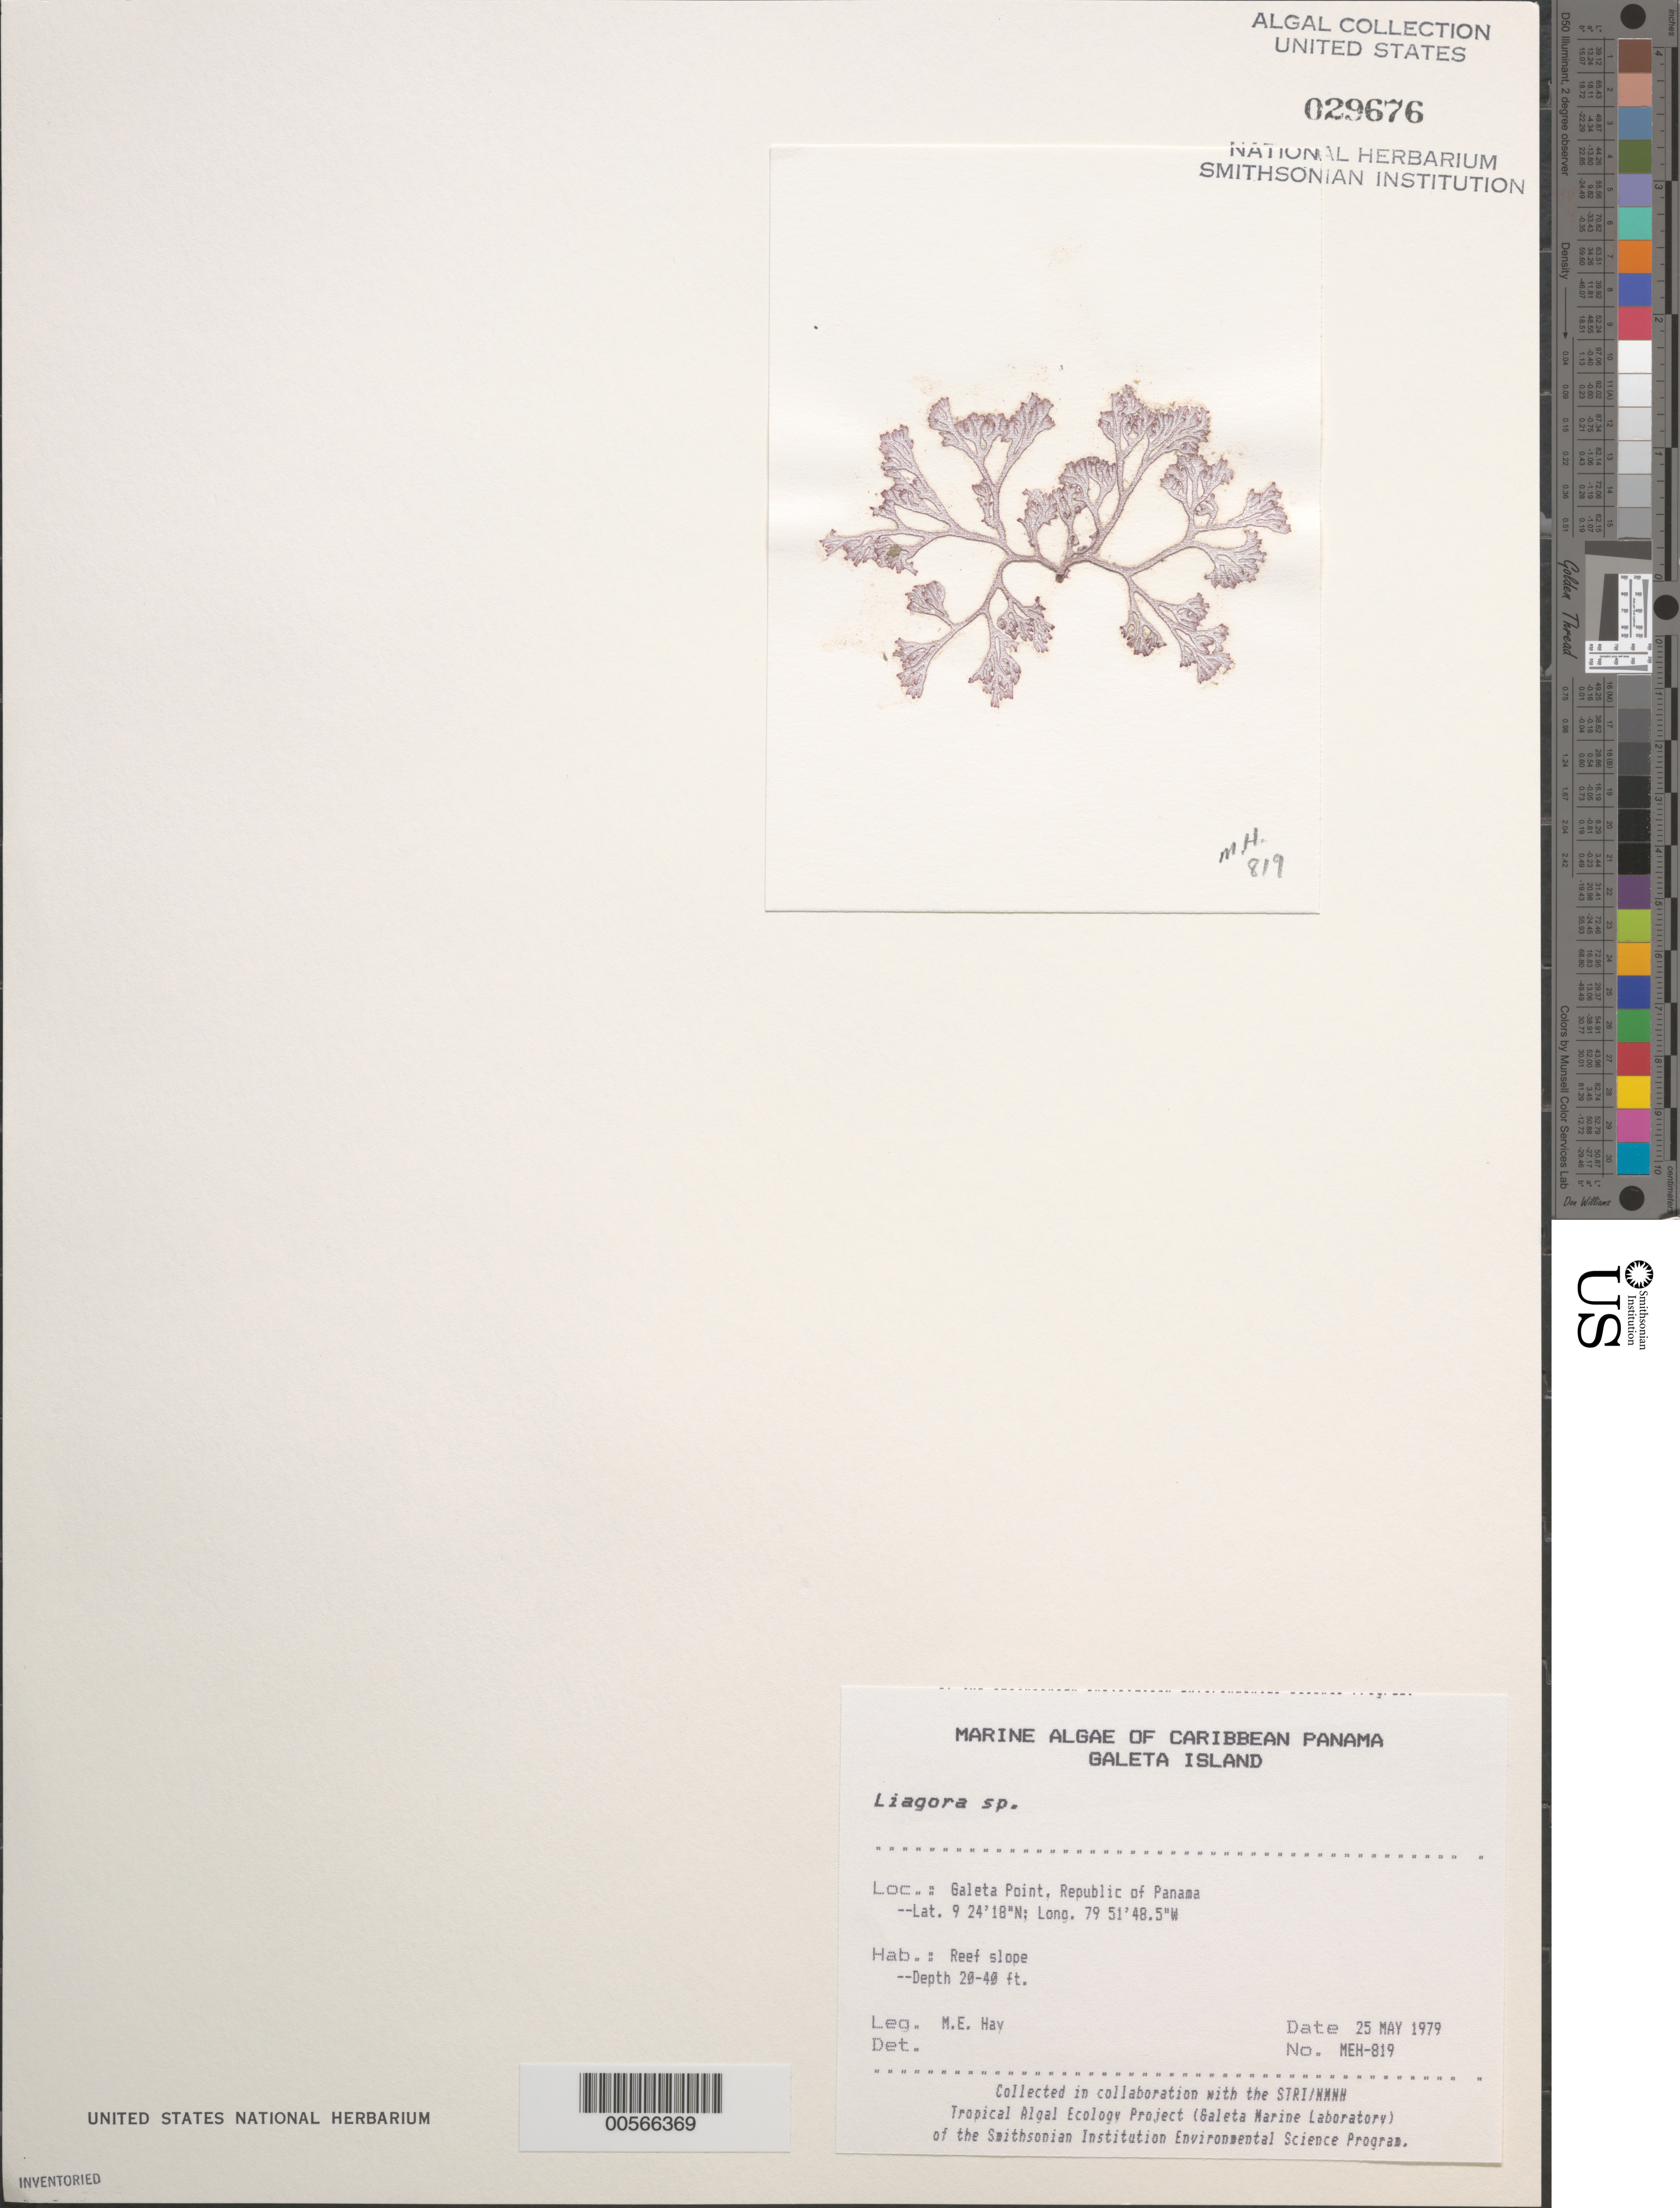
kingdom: Plantae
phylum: Rhodophyta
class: Florideophyceae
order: Nemaliales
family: Liagoraceae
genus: Liagora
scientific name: Liagora sp.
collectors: M. E. Hay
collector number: MEH-819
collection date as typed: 25 May 1979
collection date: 1979-05-25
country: Panama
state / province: Colón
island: Galeta Island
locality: Galeta Point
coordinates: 9 24' 18" N, 79 51' 48.5" W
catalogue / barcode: US 29676